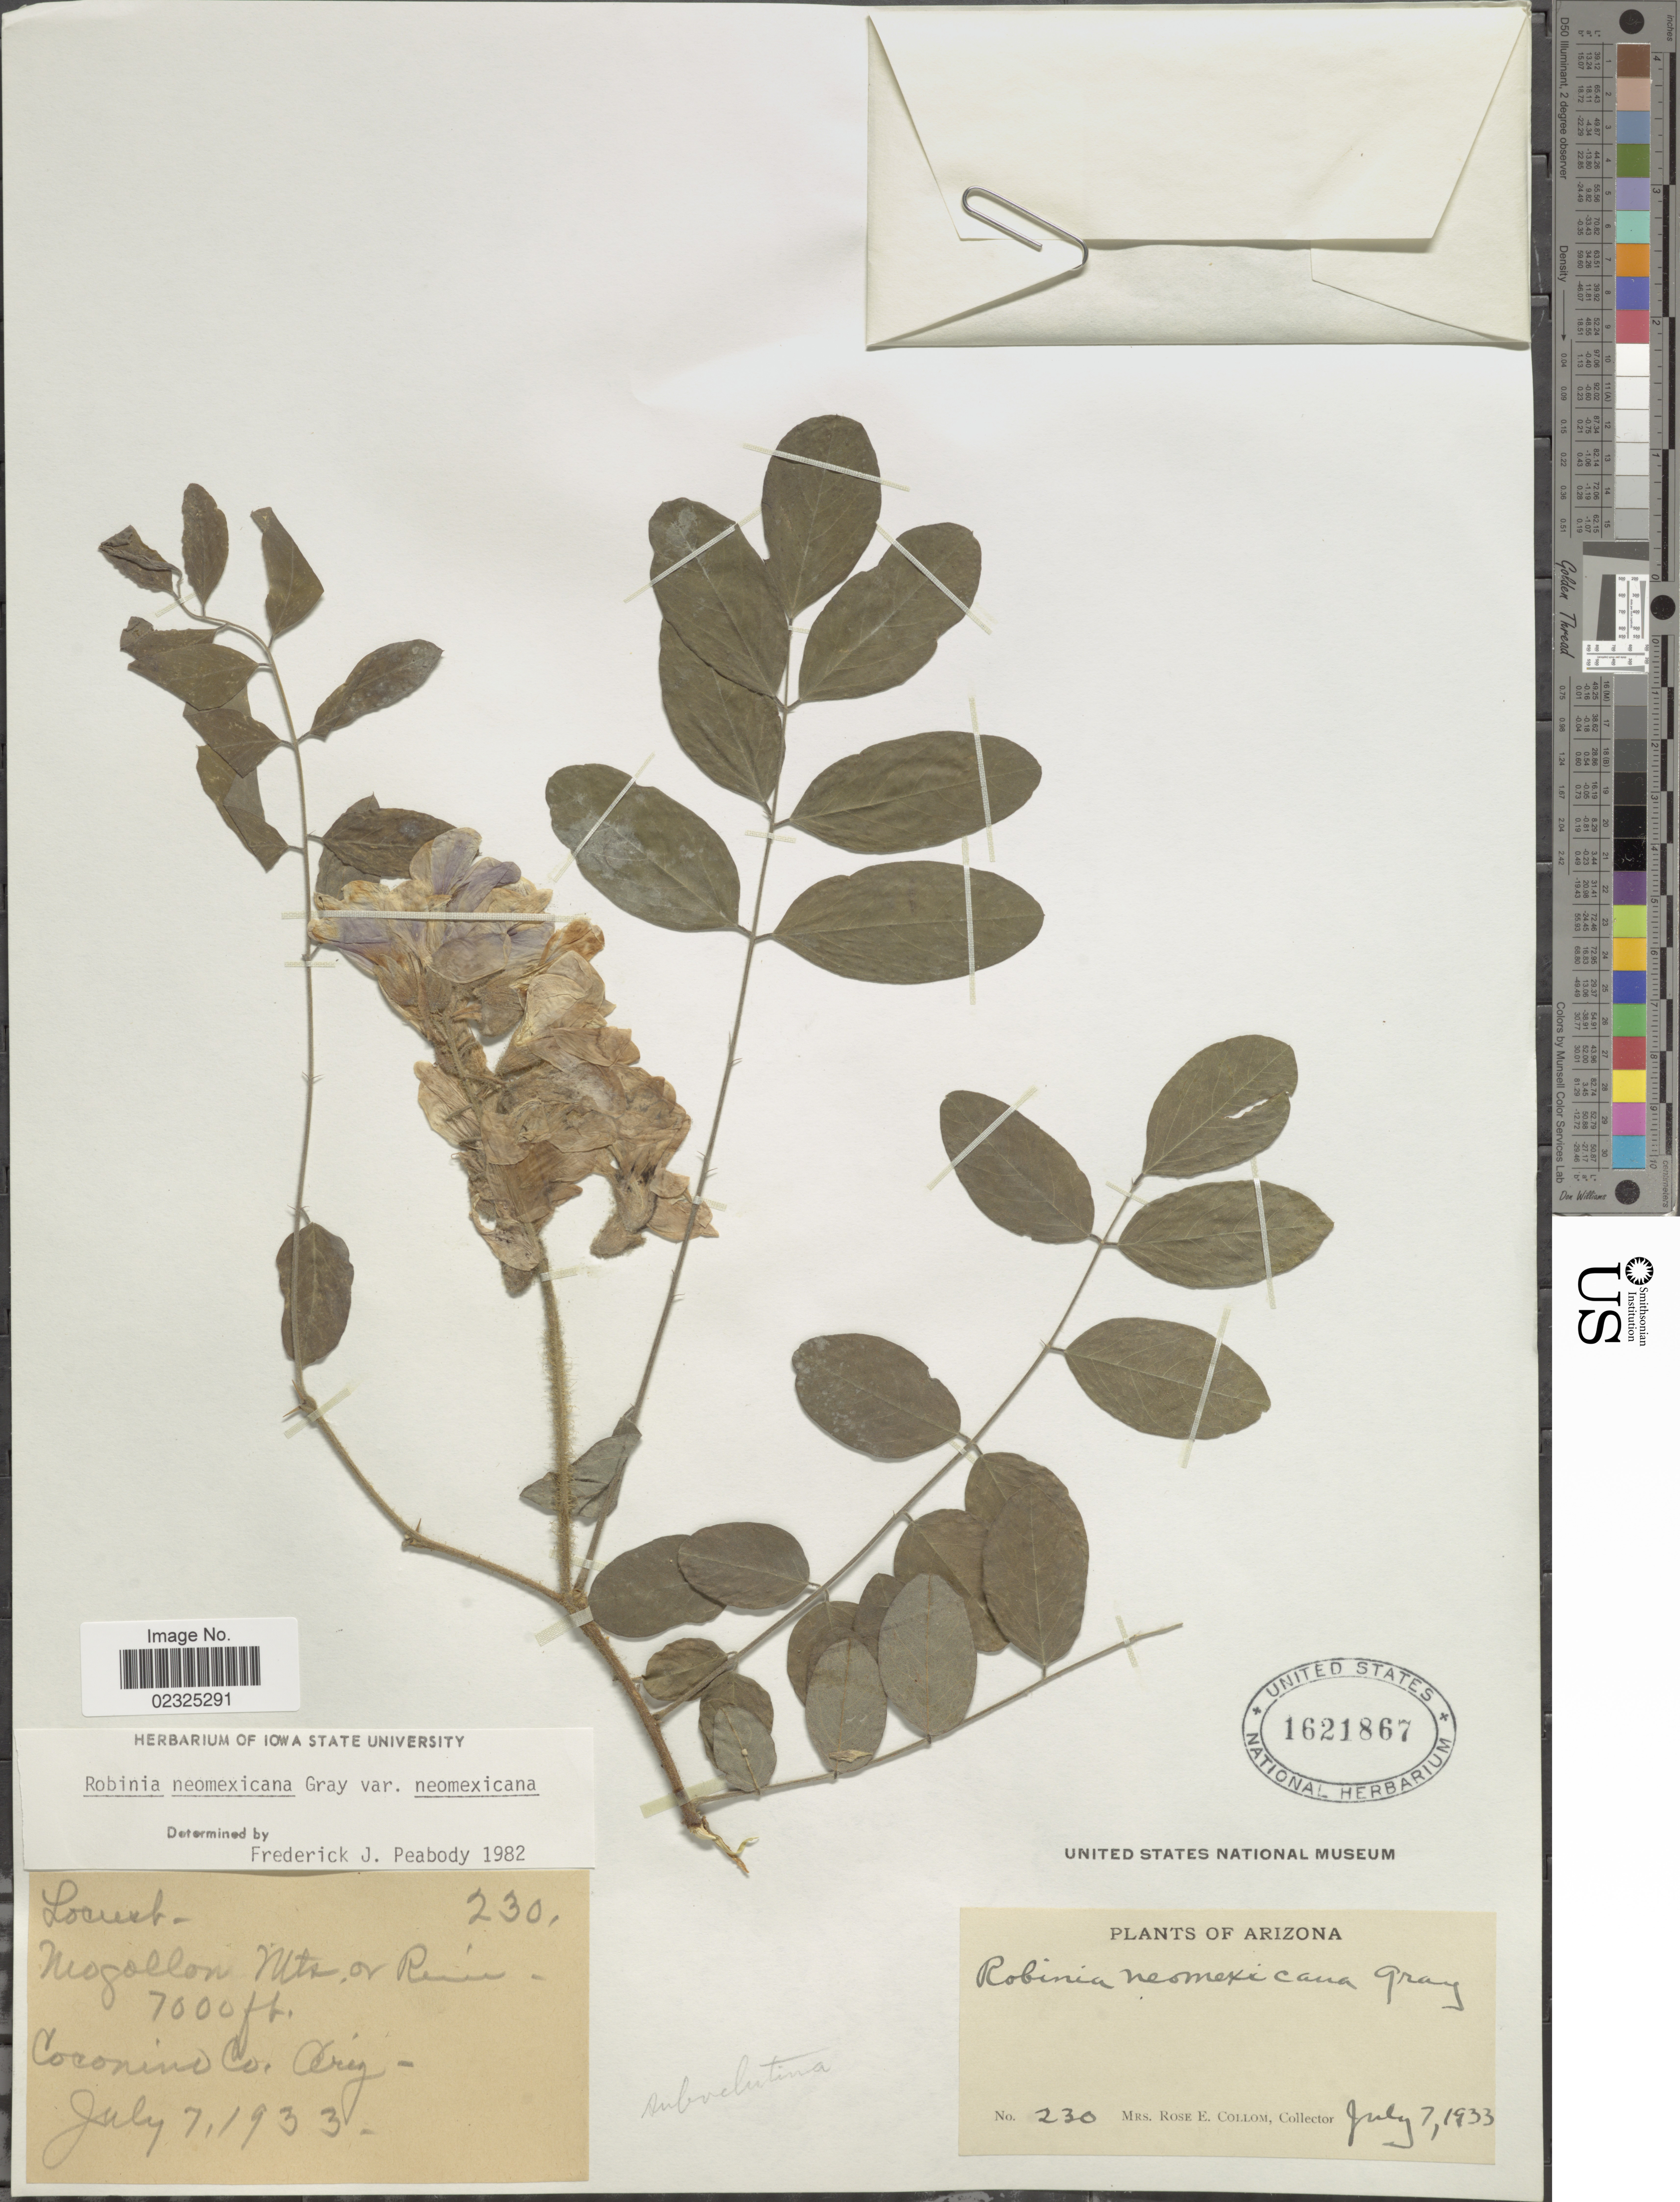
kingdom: Plantae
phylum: Tracheophyta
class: Magnoliopsida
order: Fabales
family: Fabaceae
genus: Robinia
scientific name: Robinia neomexicana var. neomexicana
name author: A. Gray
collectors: R. E. Collom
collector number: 230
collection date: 1933-07-07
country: United States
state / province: Arizona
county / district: Coconino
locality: Mogollon Mt or River, Coconino Co.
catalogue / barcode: US 1621867